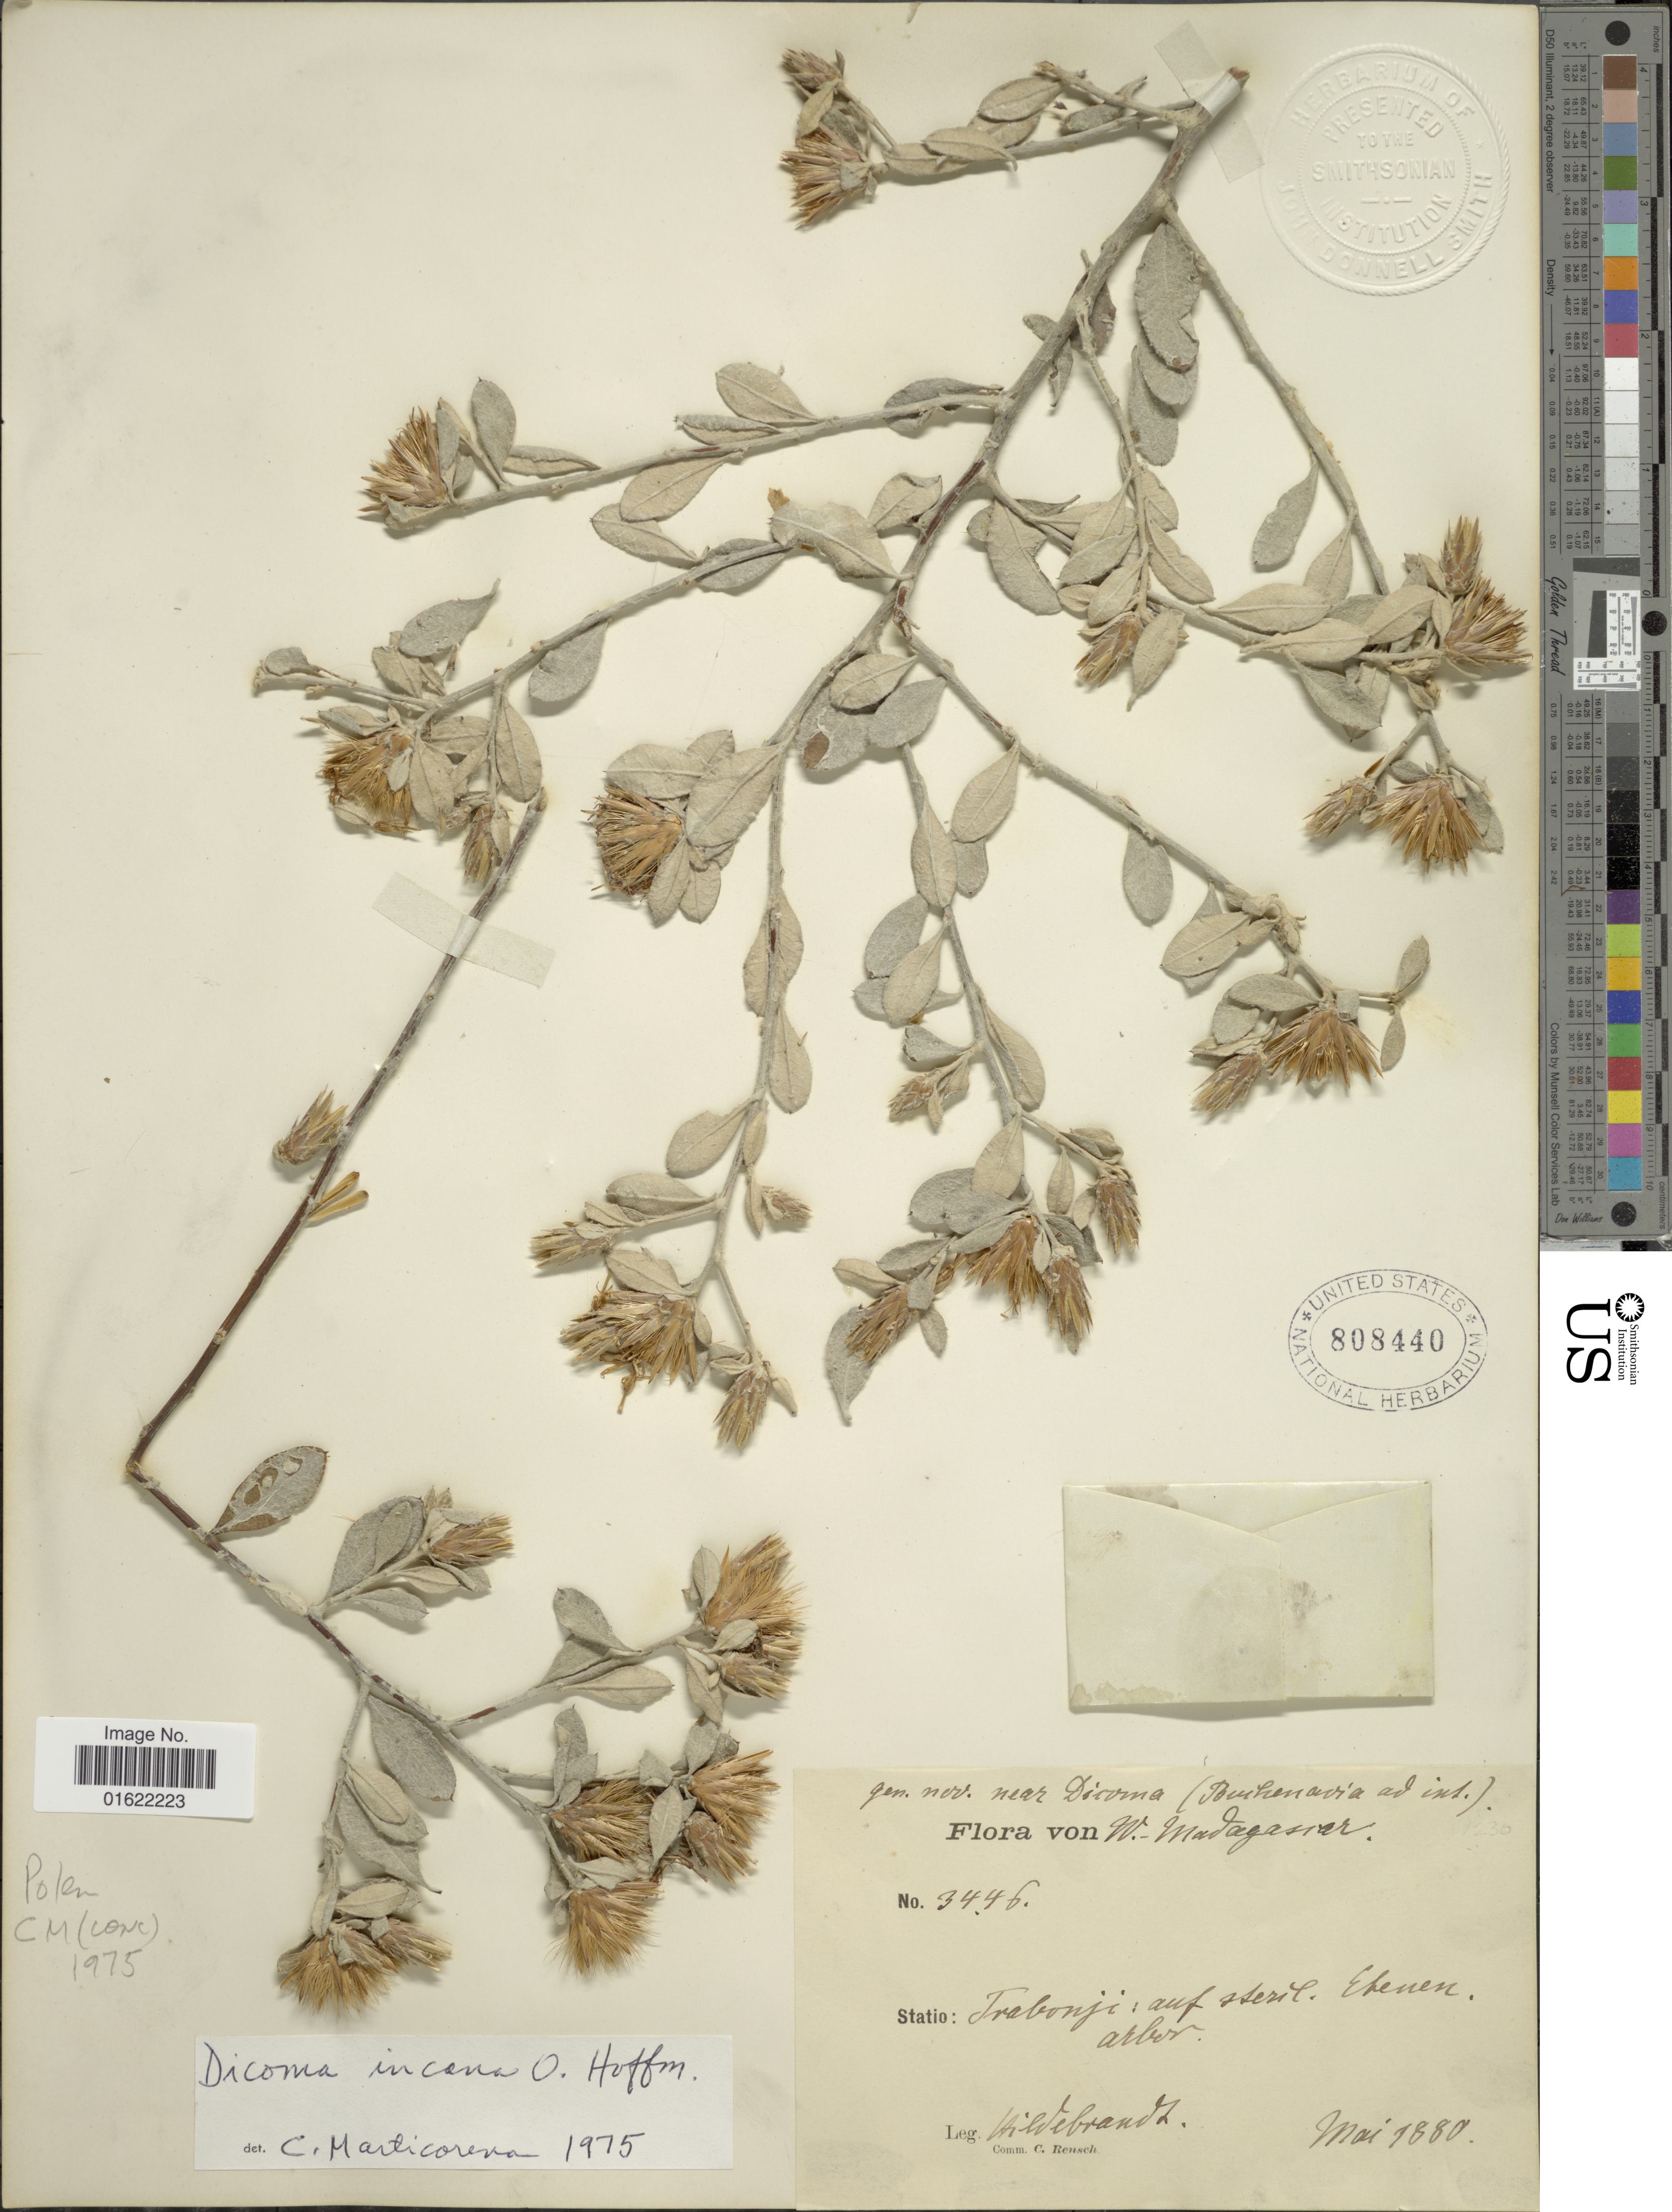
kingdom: Plantae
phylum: Tracheophyta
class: Magnoliopsida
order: Asterales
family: Asteraceae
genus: Dicoma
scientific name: Dicoma incana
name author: O. Hoffm.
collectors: J. Hildebrandt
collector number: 3446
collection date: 1880-05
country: Madagascar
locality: W.Madagascar. Statio: Trabonji.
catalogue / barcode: US 808440